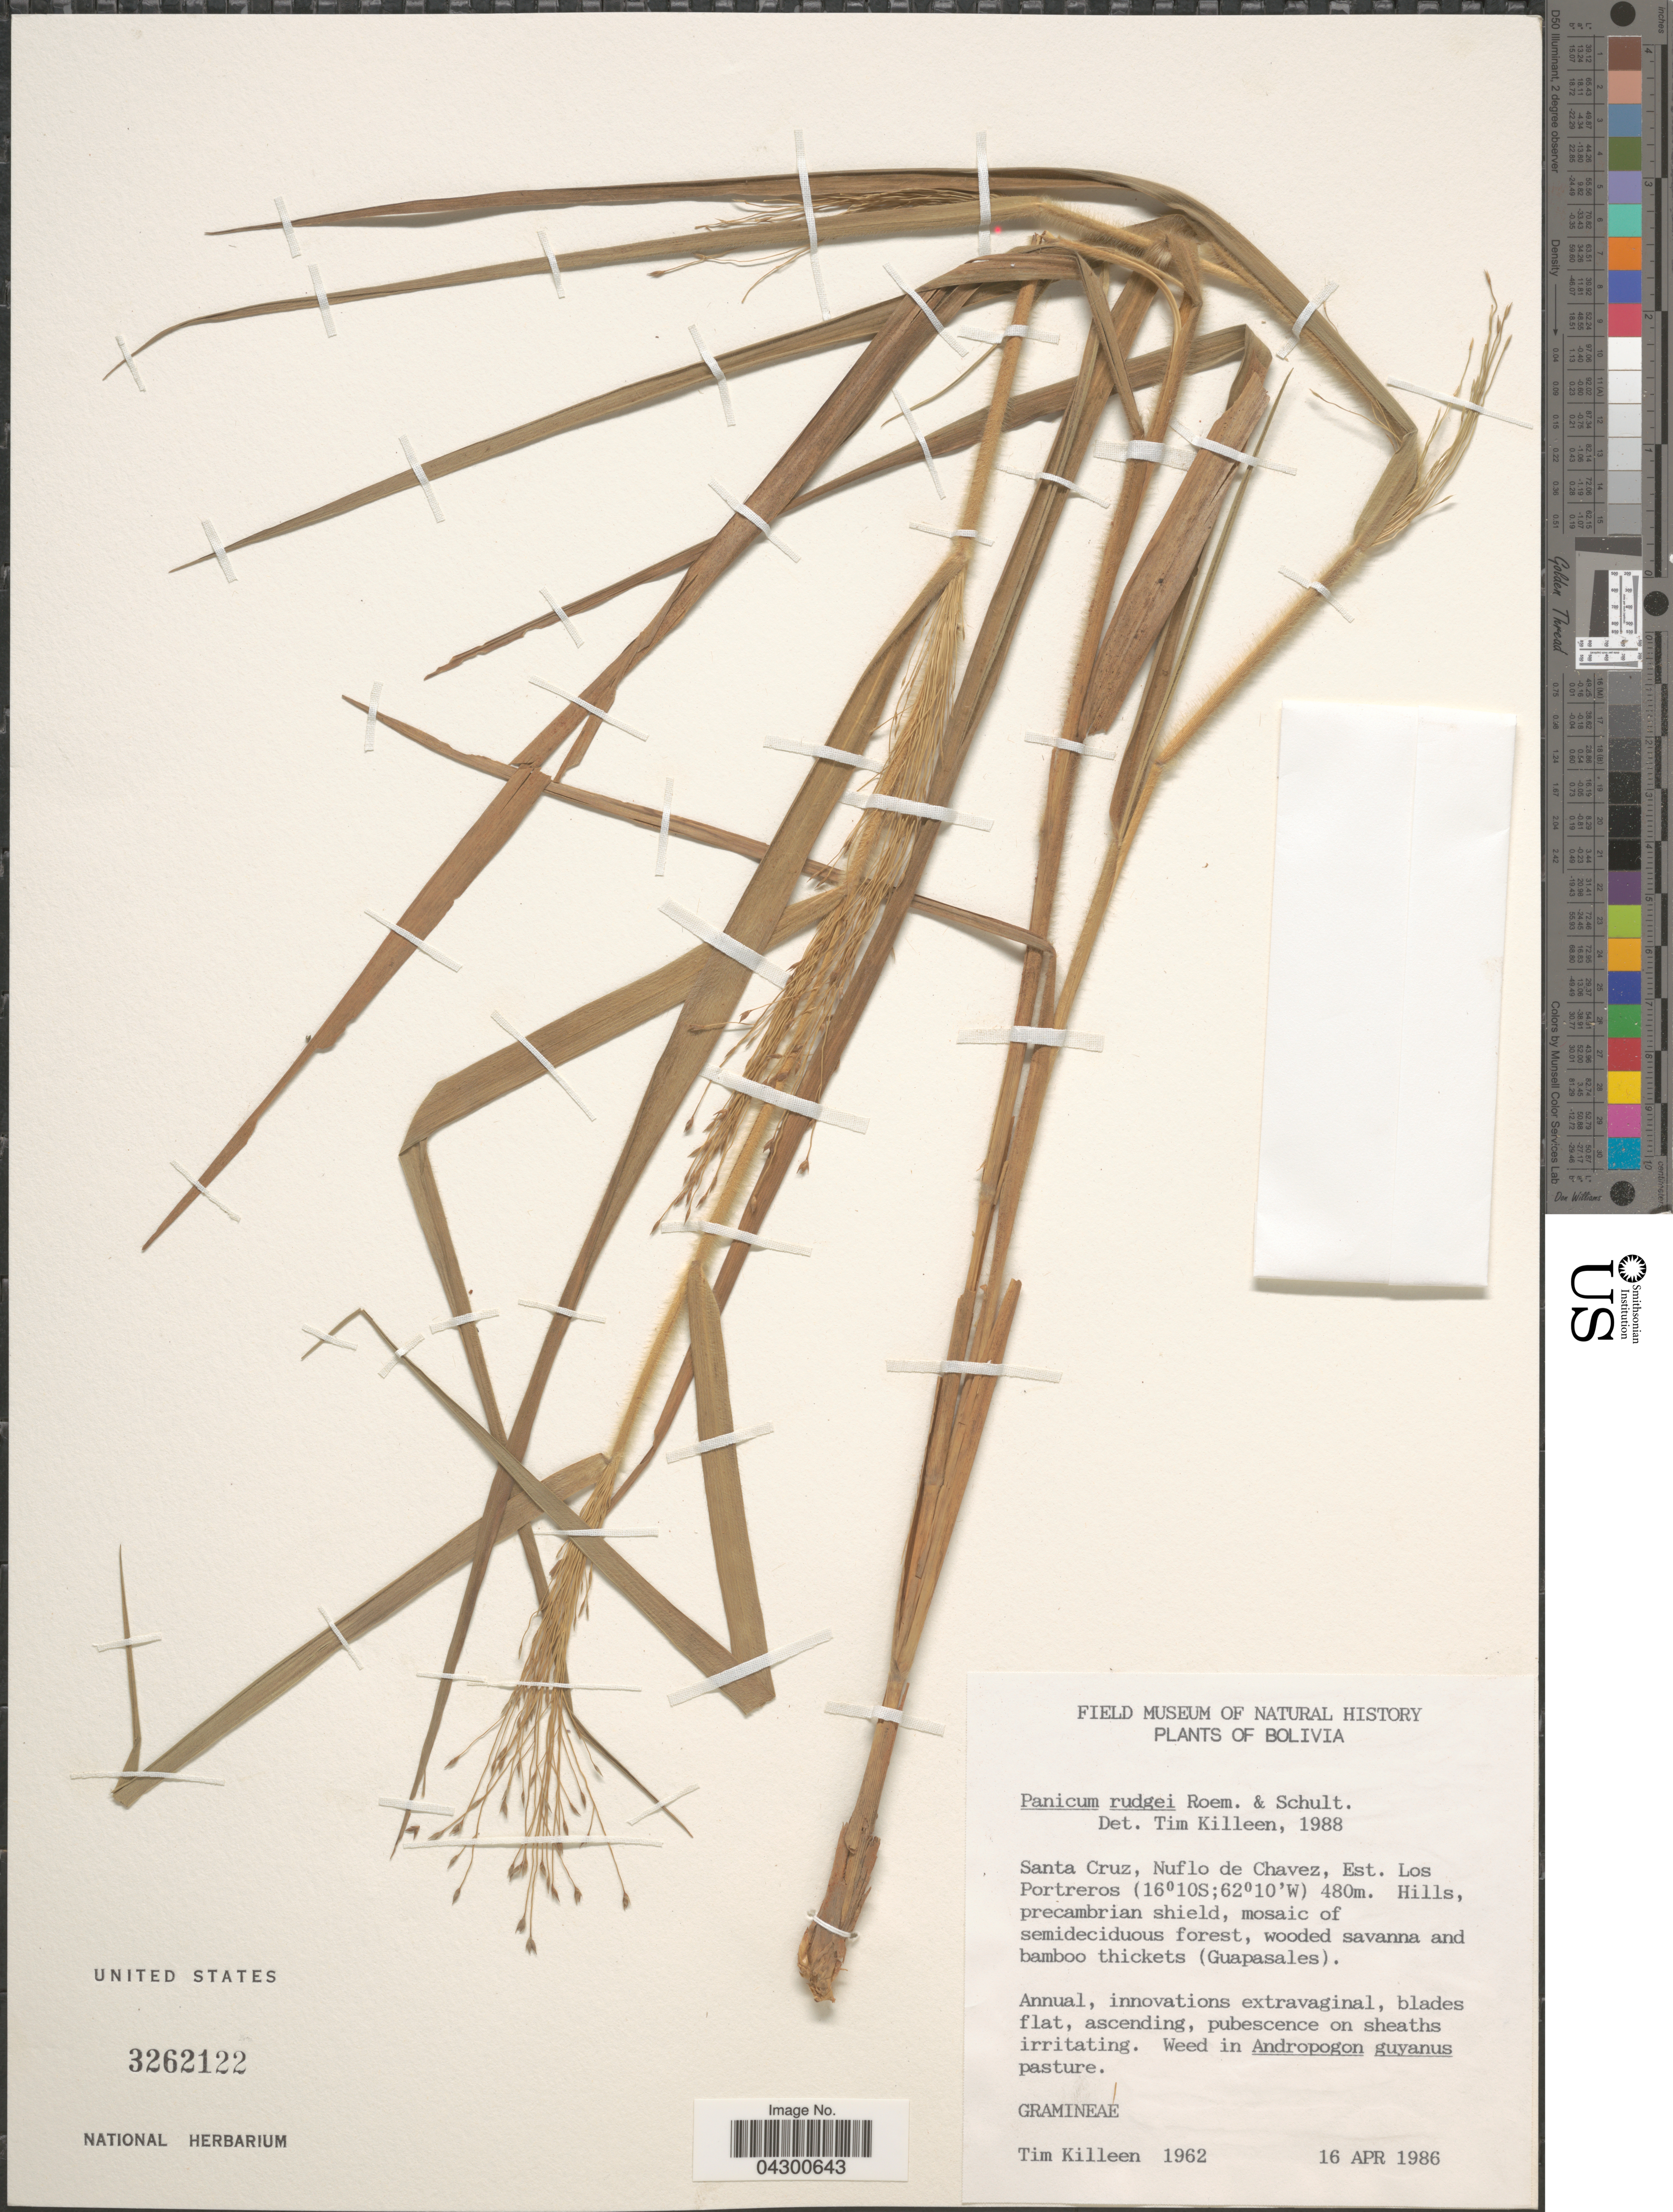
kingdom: Plantae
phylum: Tracheophyta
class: Liliopsida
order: Poales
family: Poaceae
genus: Panicum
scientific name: Panicum rudgei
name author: Roem. & Schult.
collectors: T. J. Killeen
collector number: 1962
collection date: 1986-04-16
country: Bolivia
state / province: Santa Cruz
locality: Santa Cruz, Nuflo de Chavez, Est. Los Portreros. Hills, precambrian shield, mosaic of semideciduous forest, wooded savanna and bamboo thickets (Guapasales).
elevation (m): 480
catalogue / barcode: US 3262122